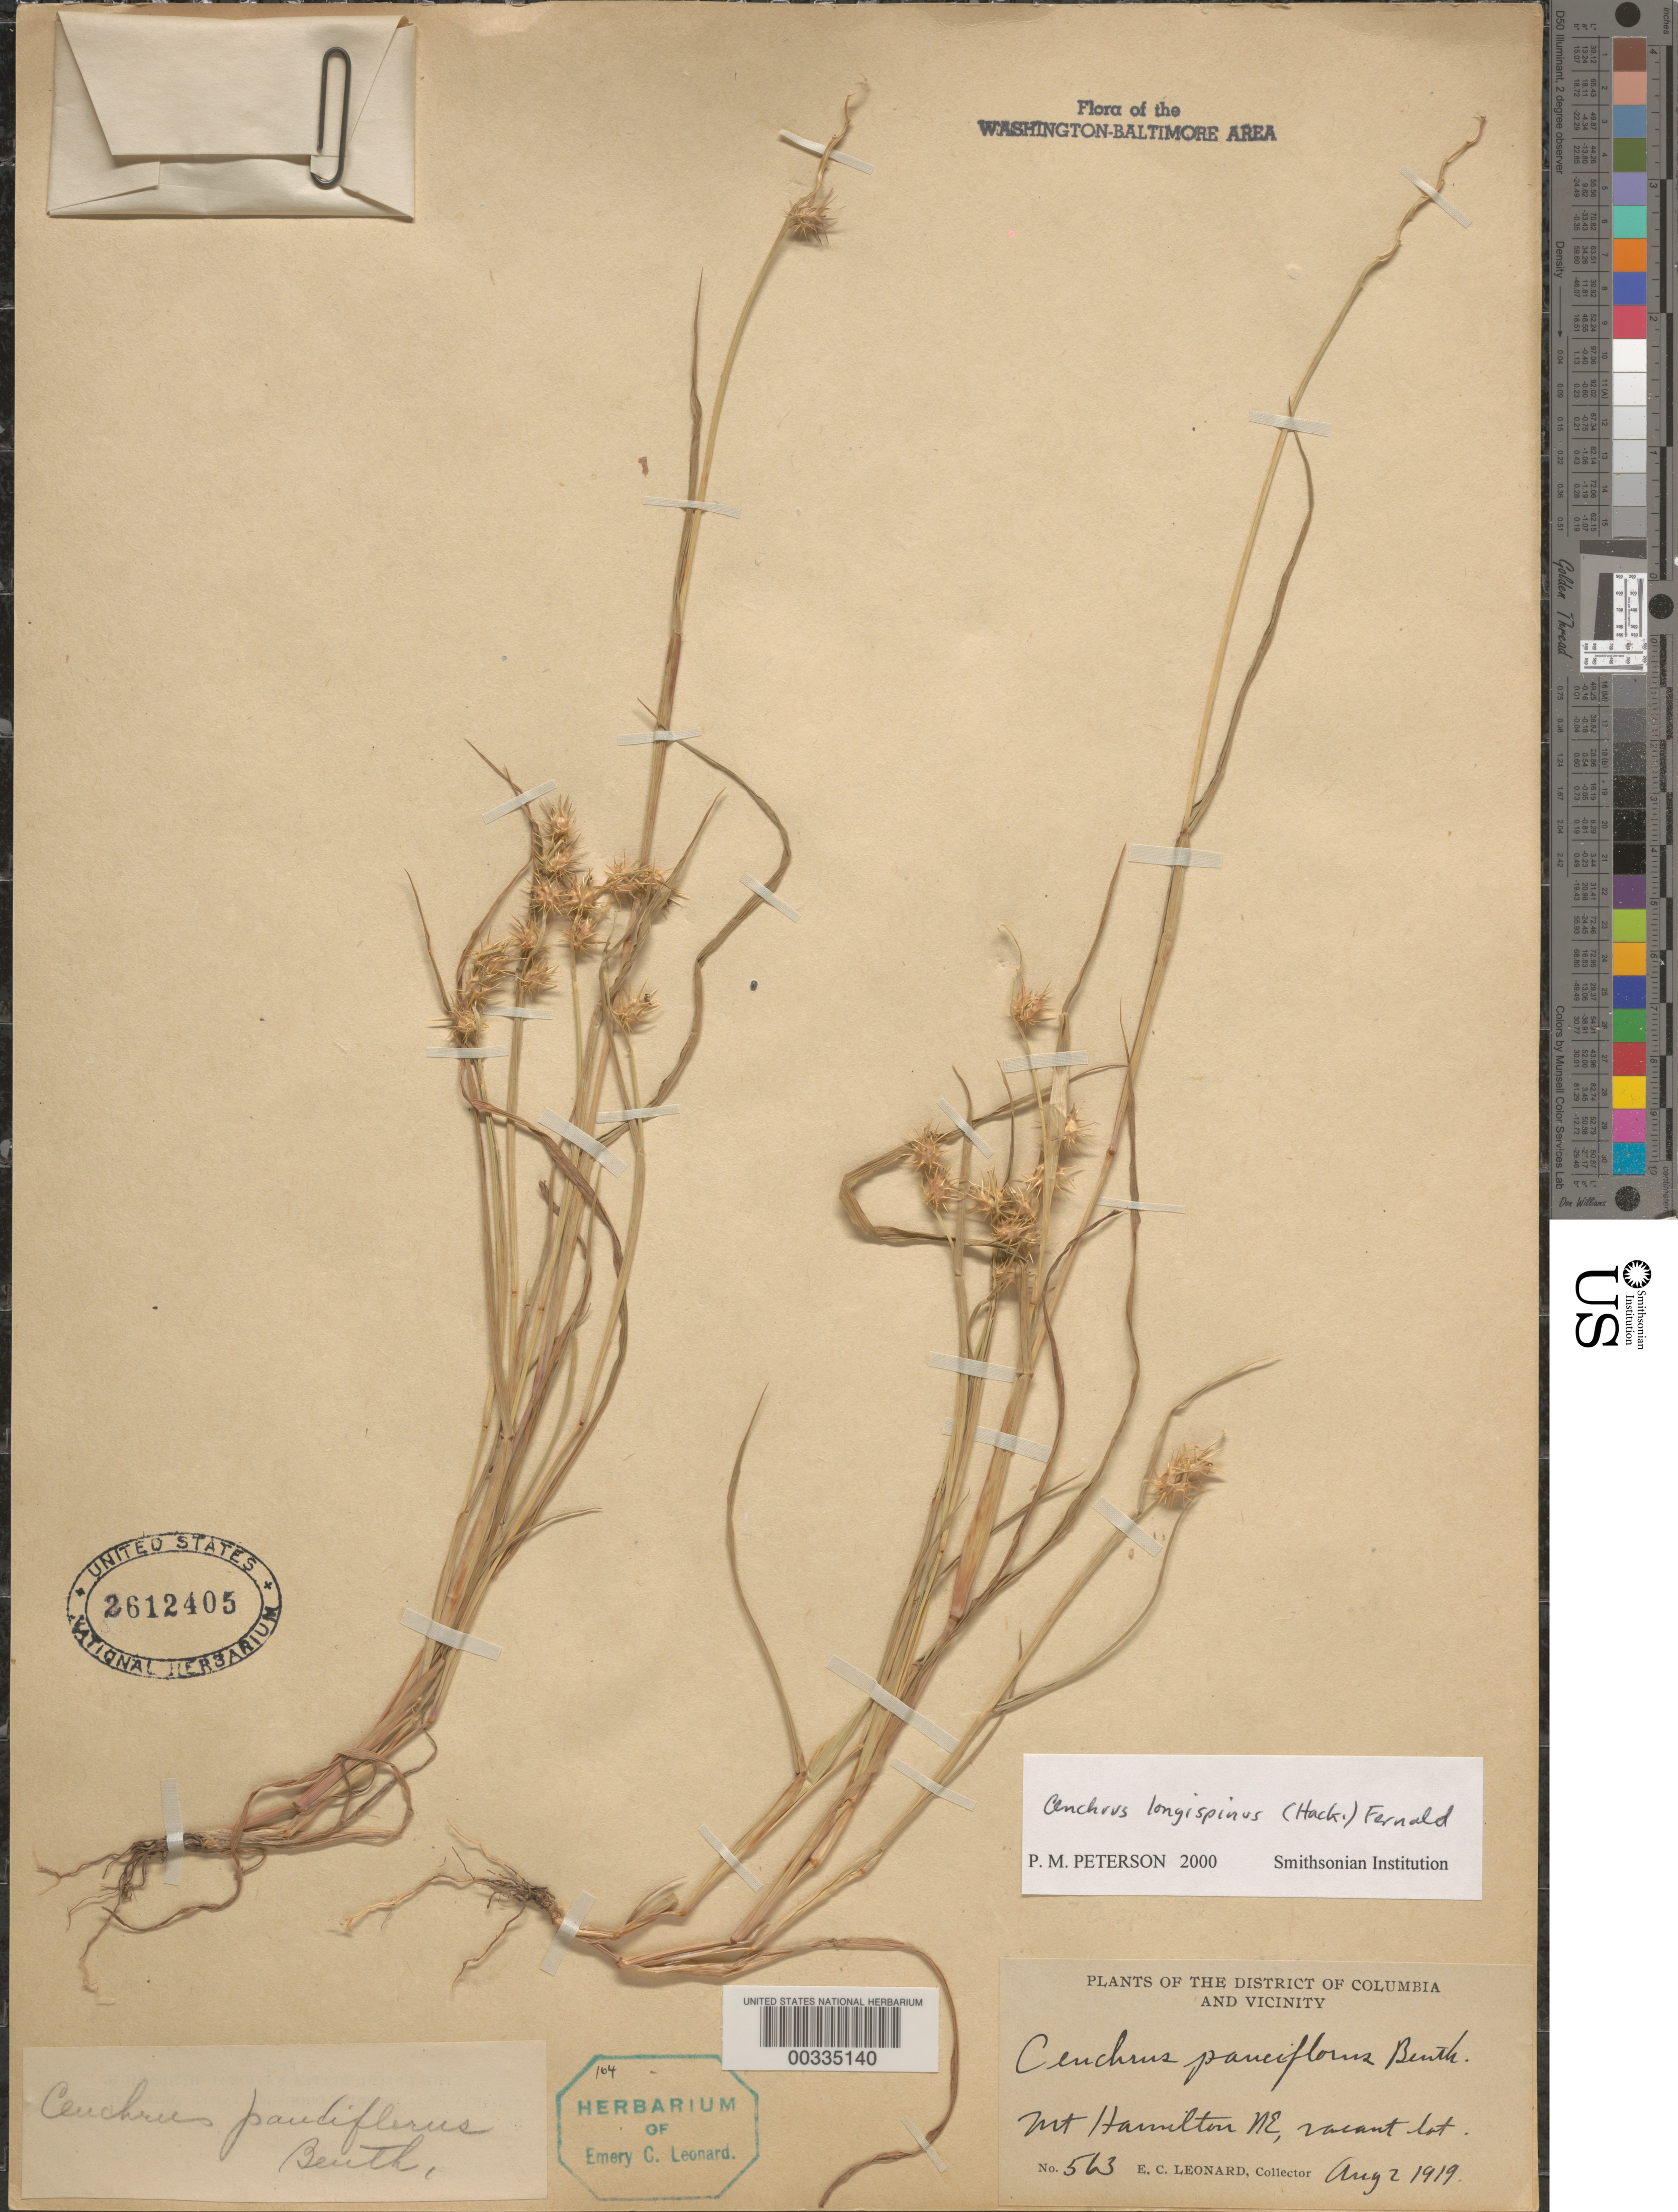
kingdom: Plantae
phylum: Tracheophyta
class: Liliopsida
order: Poales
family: Poaceae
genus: Cenchrus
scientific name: Cenchrus longispinus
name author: (Hack.) Fernald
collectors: E. C. Leonard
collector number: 563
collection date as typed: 02 Aug 1919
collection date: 1919-08-02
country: United States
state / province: District of Columbia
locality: Mount Hamilton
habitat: Vacant lot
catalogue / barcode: US 2612405